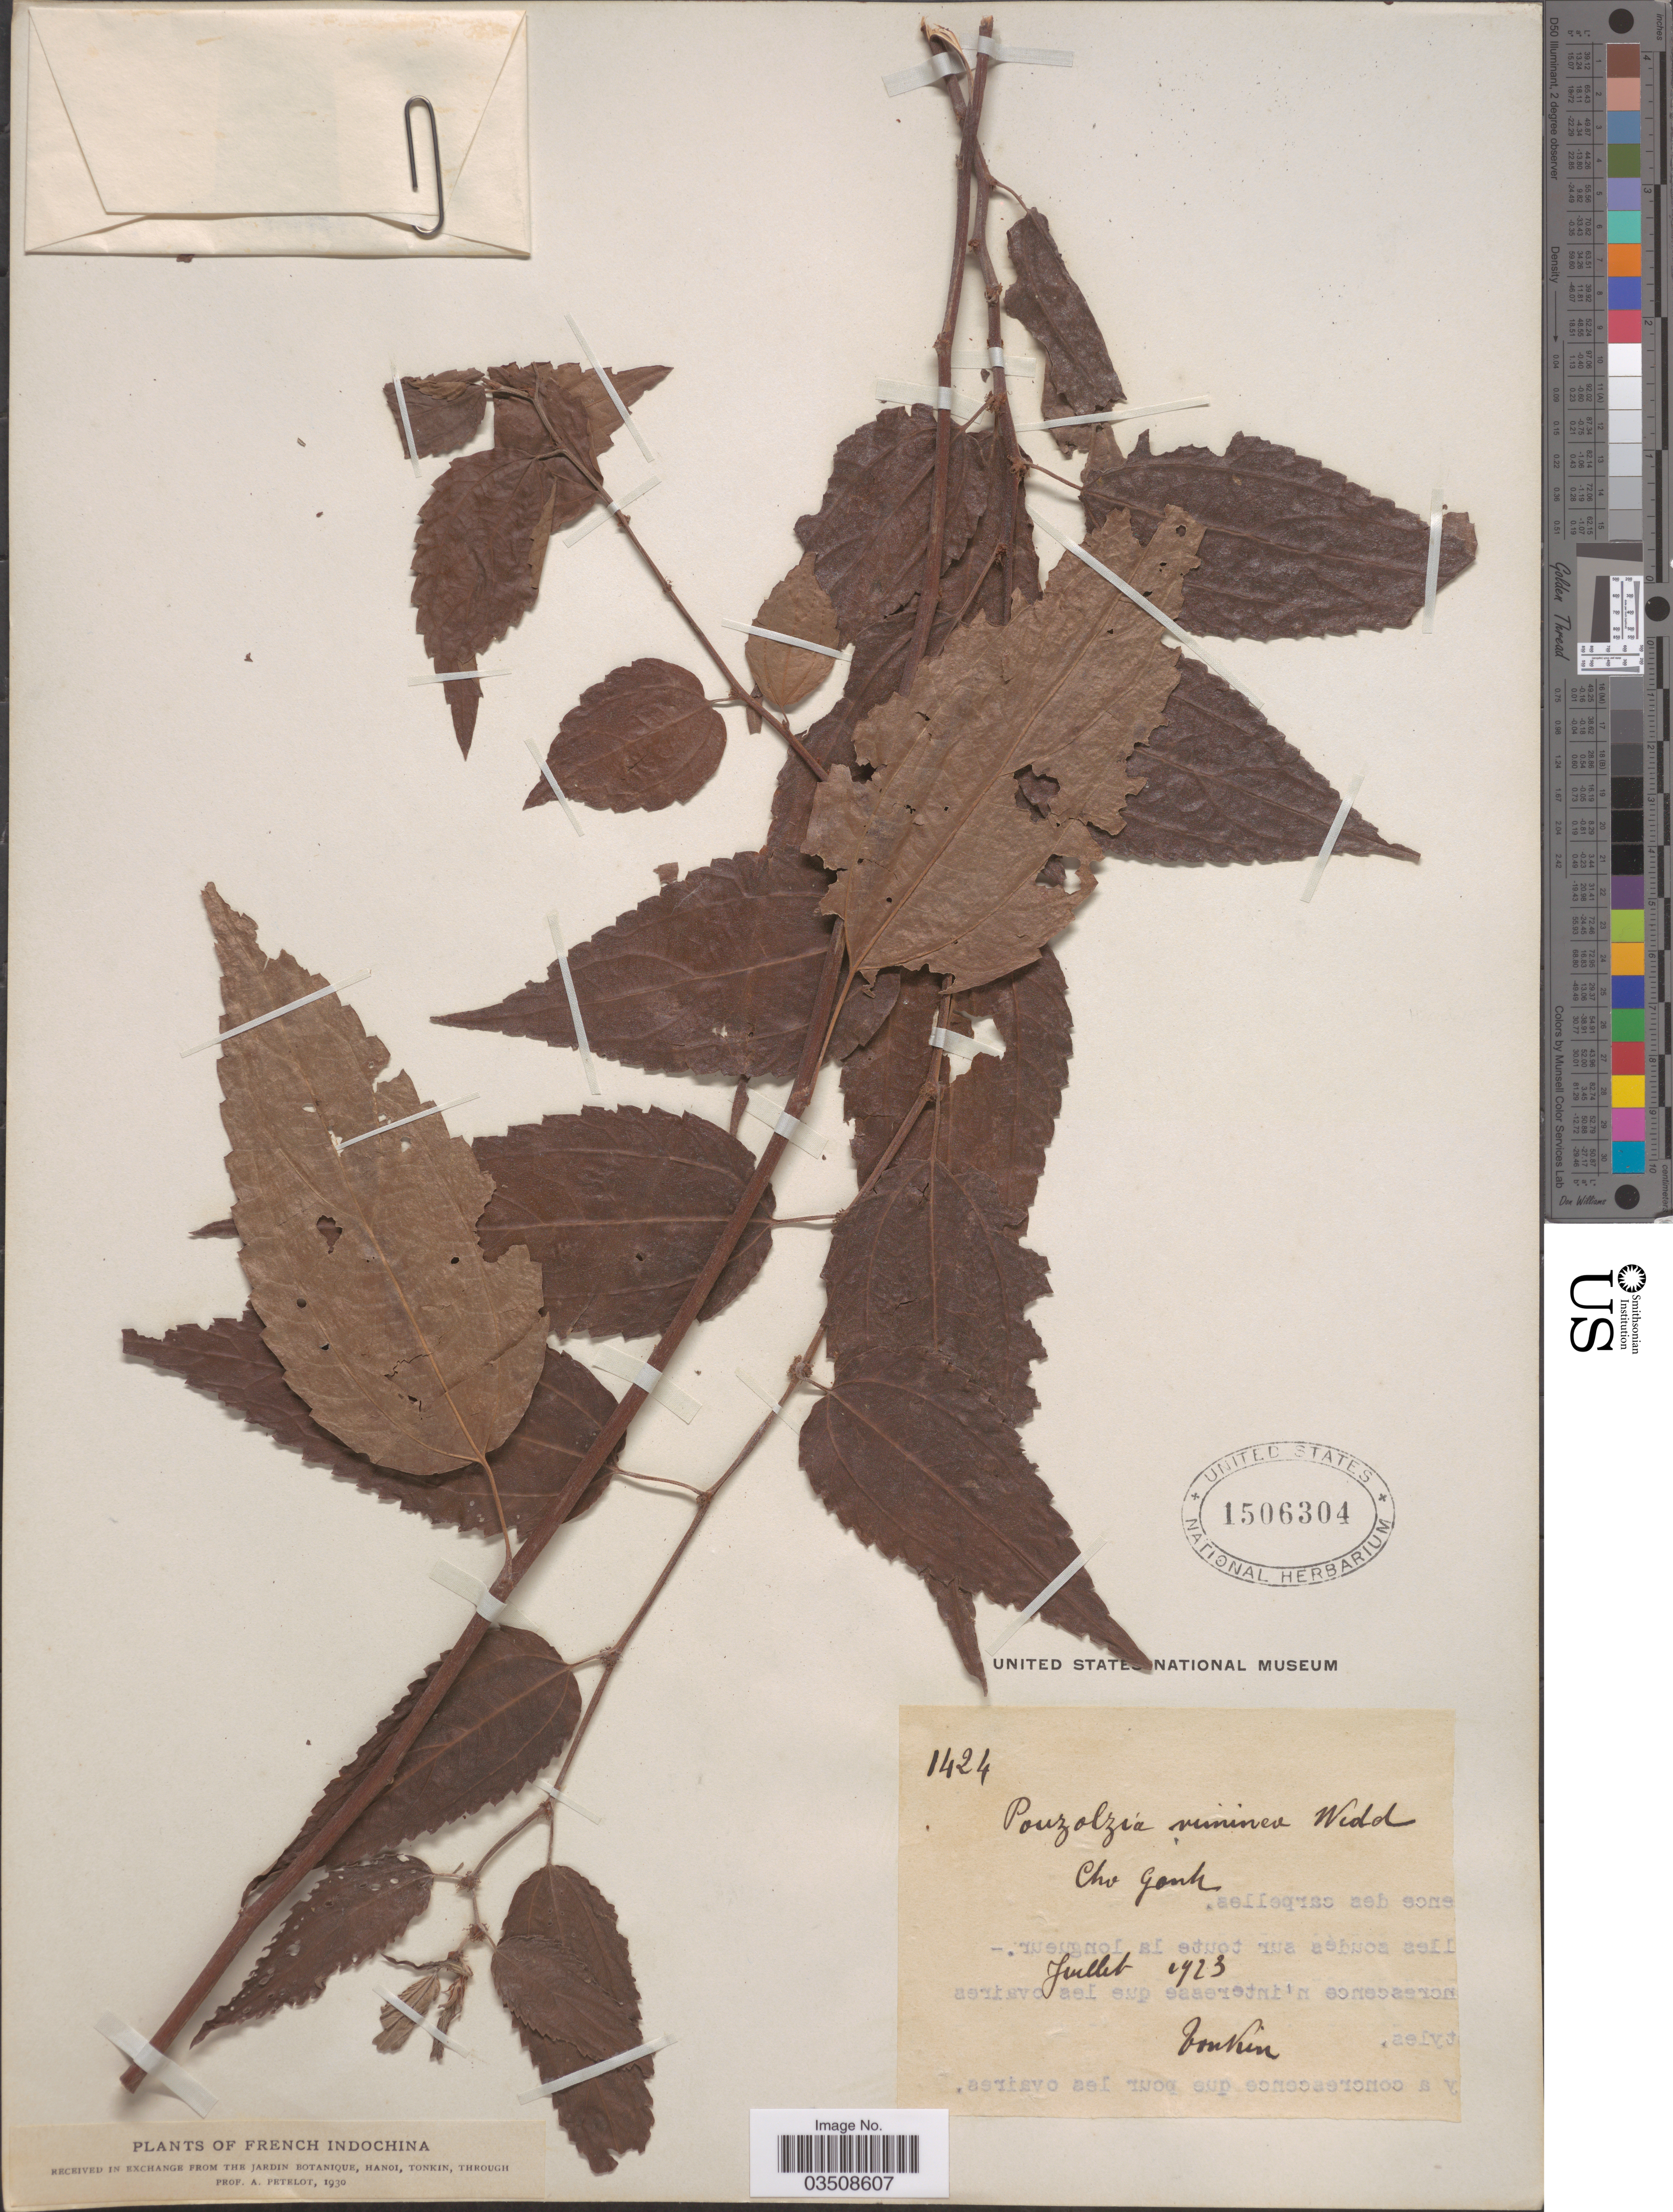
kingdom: Plantae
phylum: Tracheophyta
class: Magnoliopsida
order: Rosales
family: Urticaceae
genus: Pouzolzia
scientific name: Pouzolzia sanguinea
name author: (Blume) Merr.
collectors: P. A. Pételot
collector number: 1424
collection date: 1923-07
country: Vietnam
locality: French Indochina. Cho Ganh.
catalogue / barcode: US 1506304